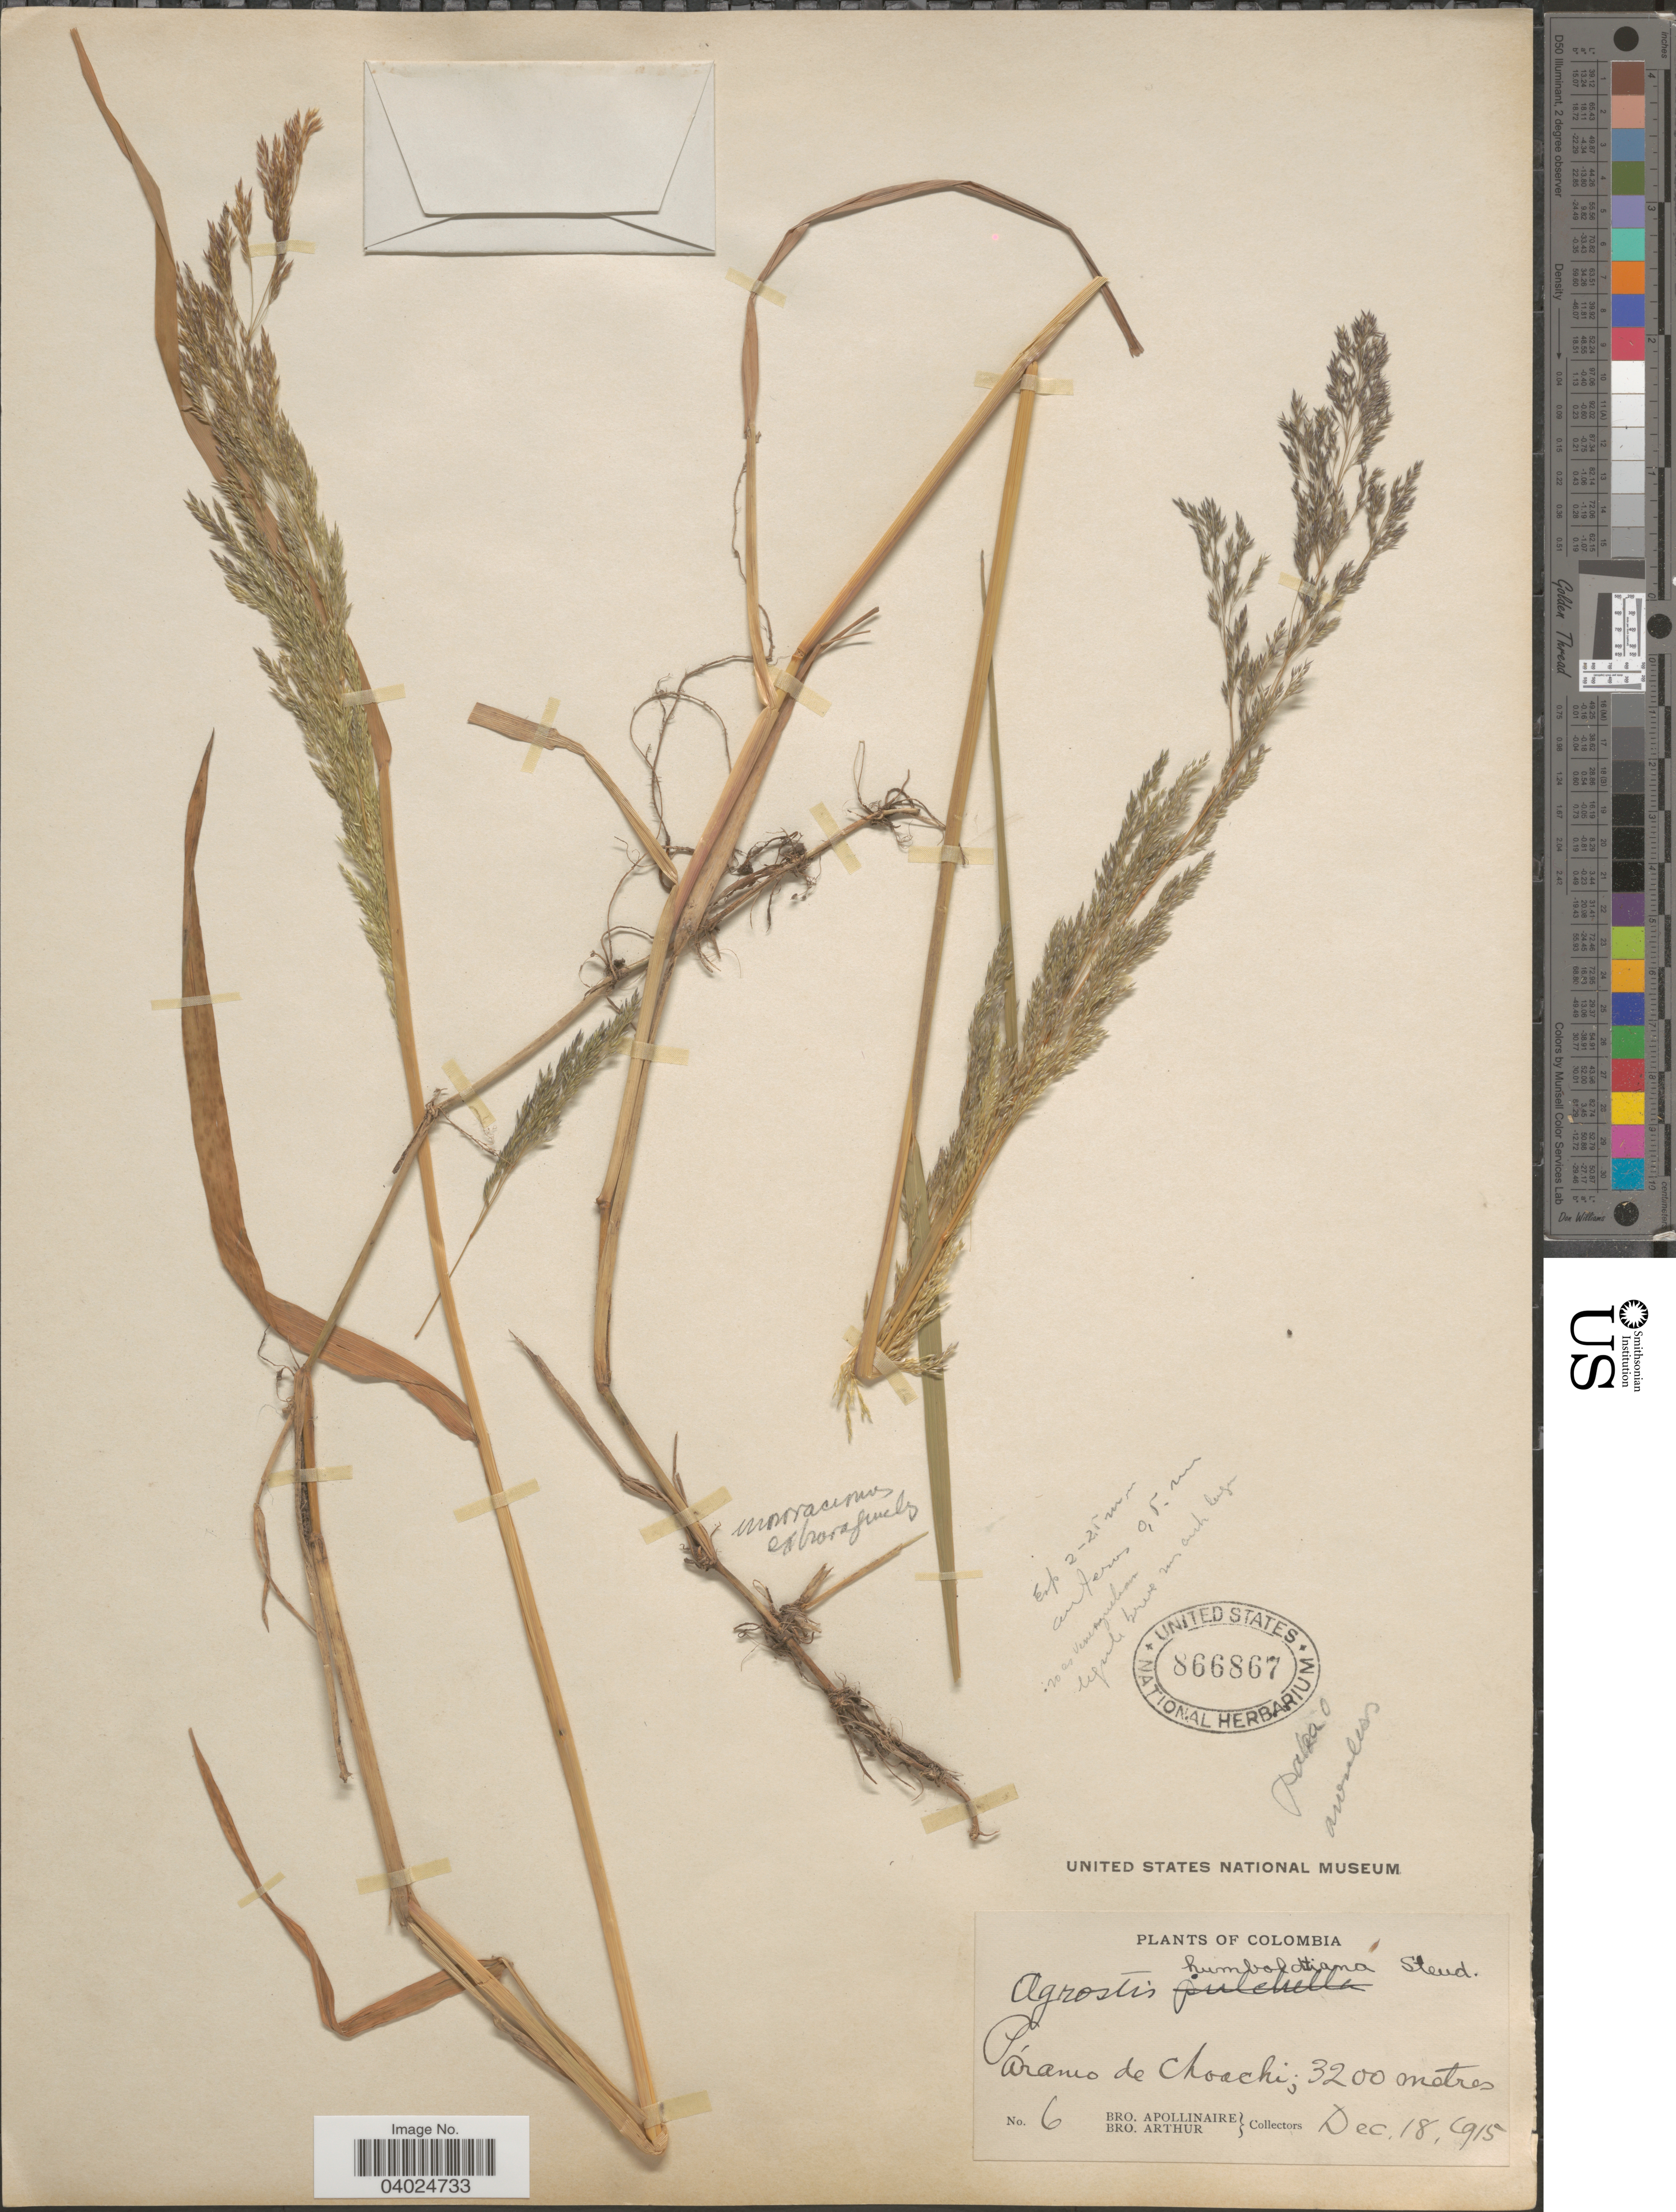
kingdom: Plantae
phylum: Tracheophyta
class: Liliopsida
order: Poales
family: Poaceae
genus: Agrostis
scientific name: Agrostis stolonifera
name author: L.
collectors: Bro. Apollinaire & Bro. Arthur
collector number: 6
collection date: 1915-12-18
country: Colombia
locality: Páramo de Choachi.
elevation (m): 3200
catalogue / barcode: US 866867